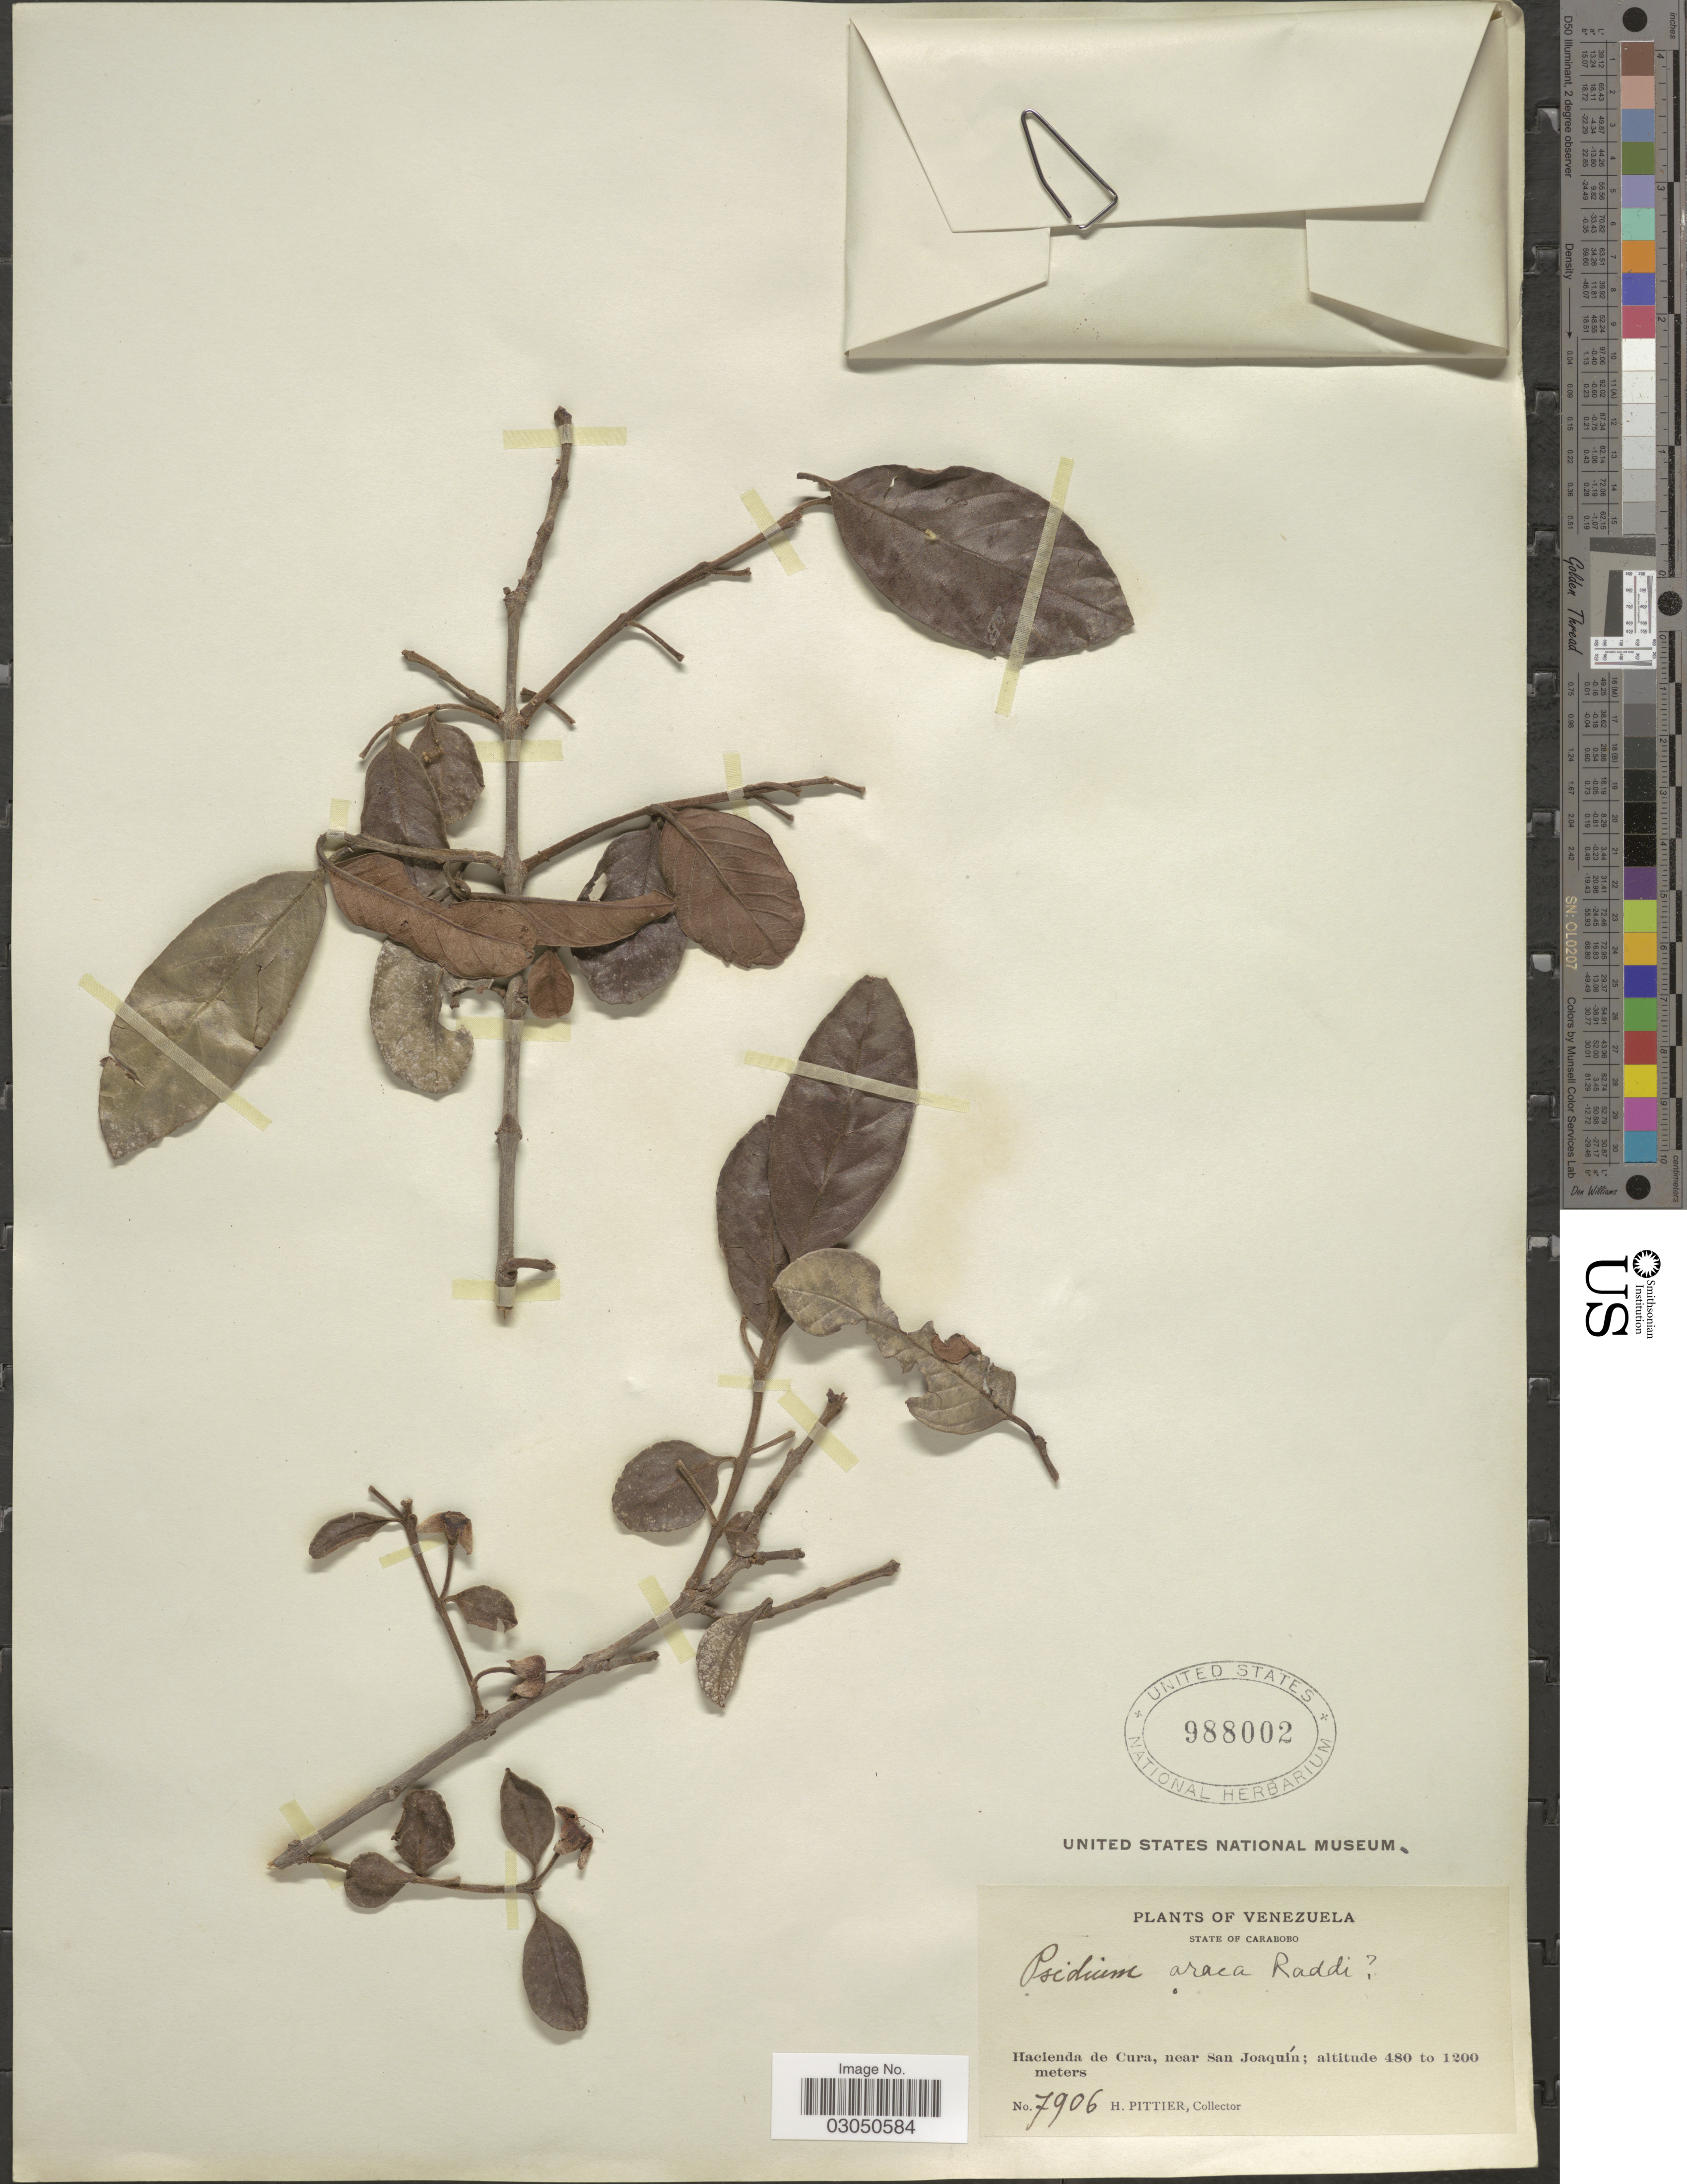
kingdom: Plantae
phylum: Tracheophyta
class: Magnoliopsida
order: Myrtales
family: Myrtaceae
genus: Psidium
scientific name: Psidium guineense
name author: Sw.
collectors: H. F. Pittier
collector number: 7906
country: Venezuela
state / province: Carabobo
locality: State of Carabobo. Hacienda de Cura, near San Joaquín.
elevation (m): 480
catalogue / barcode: US 988002